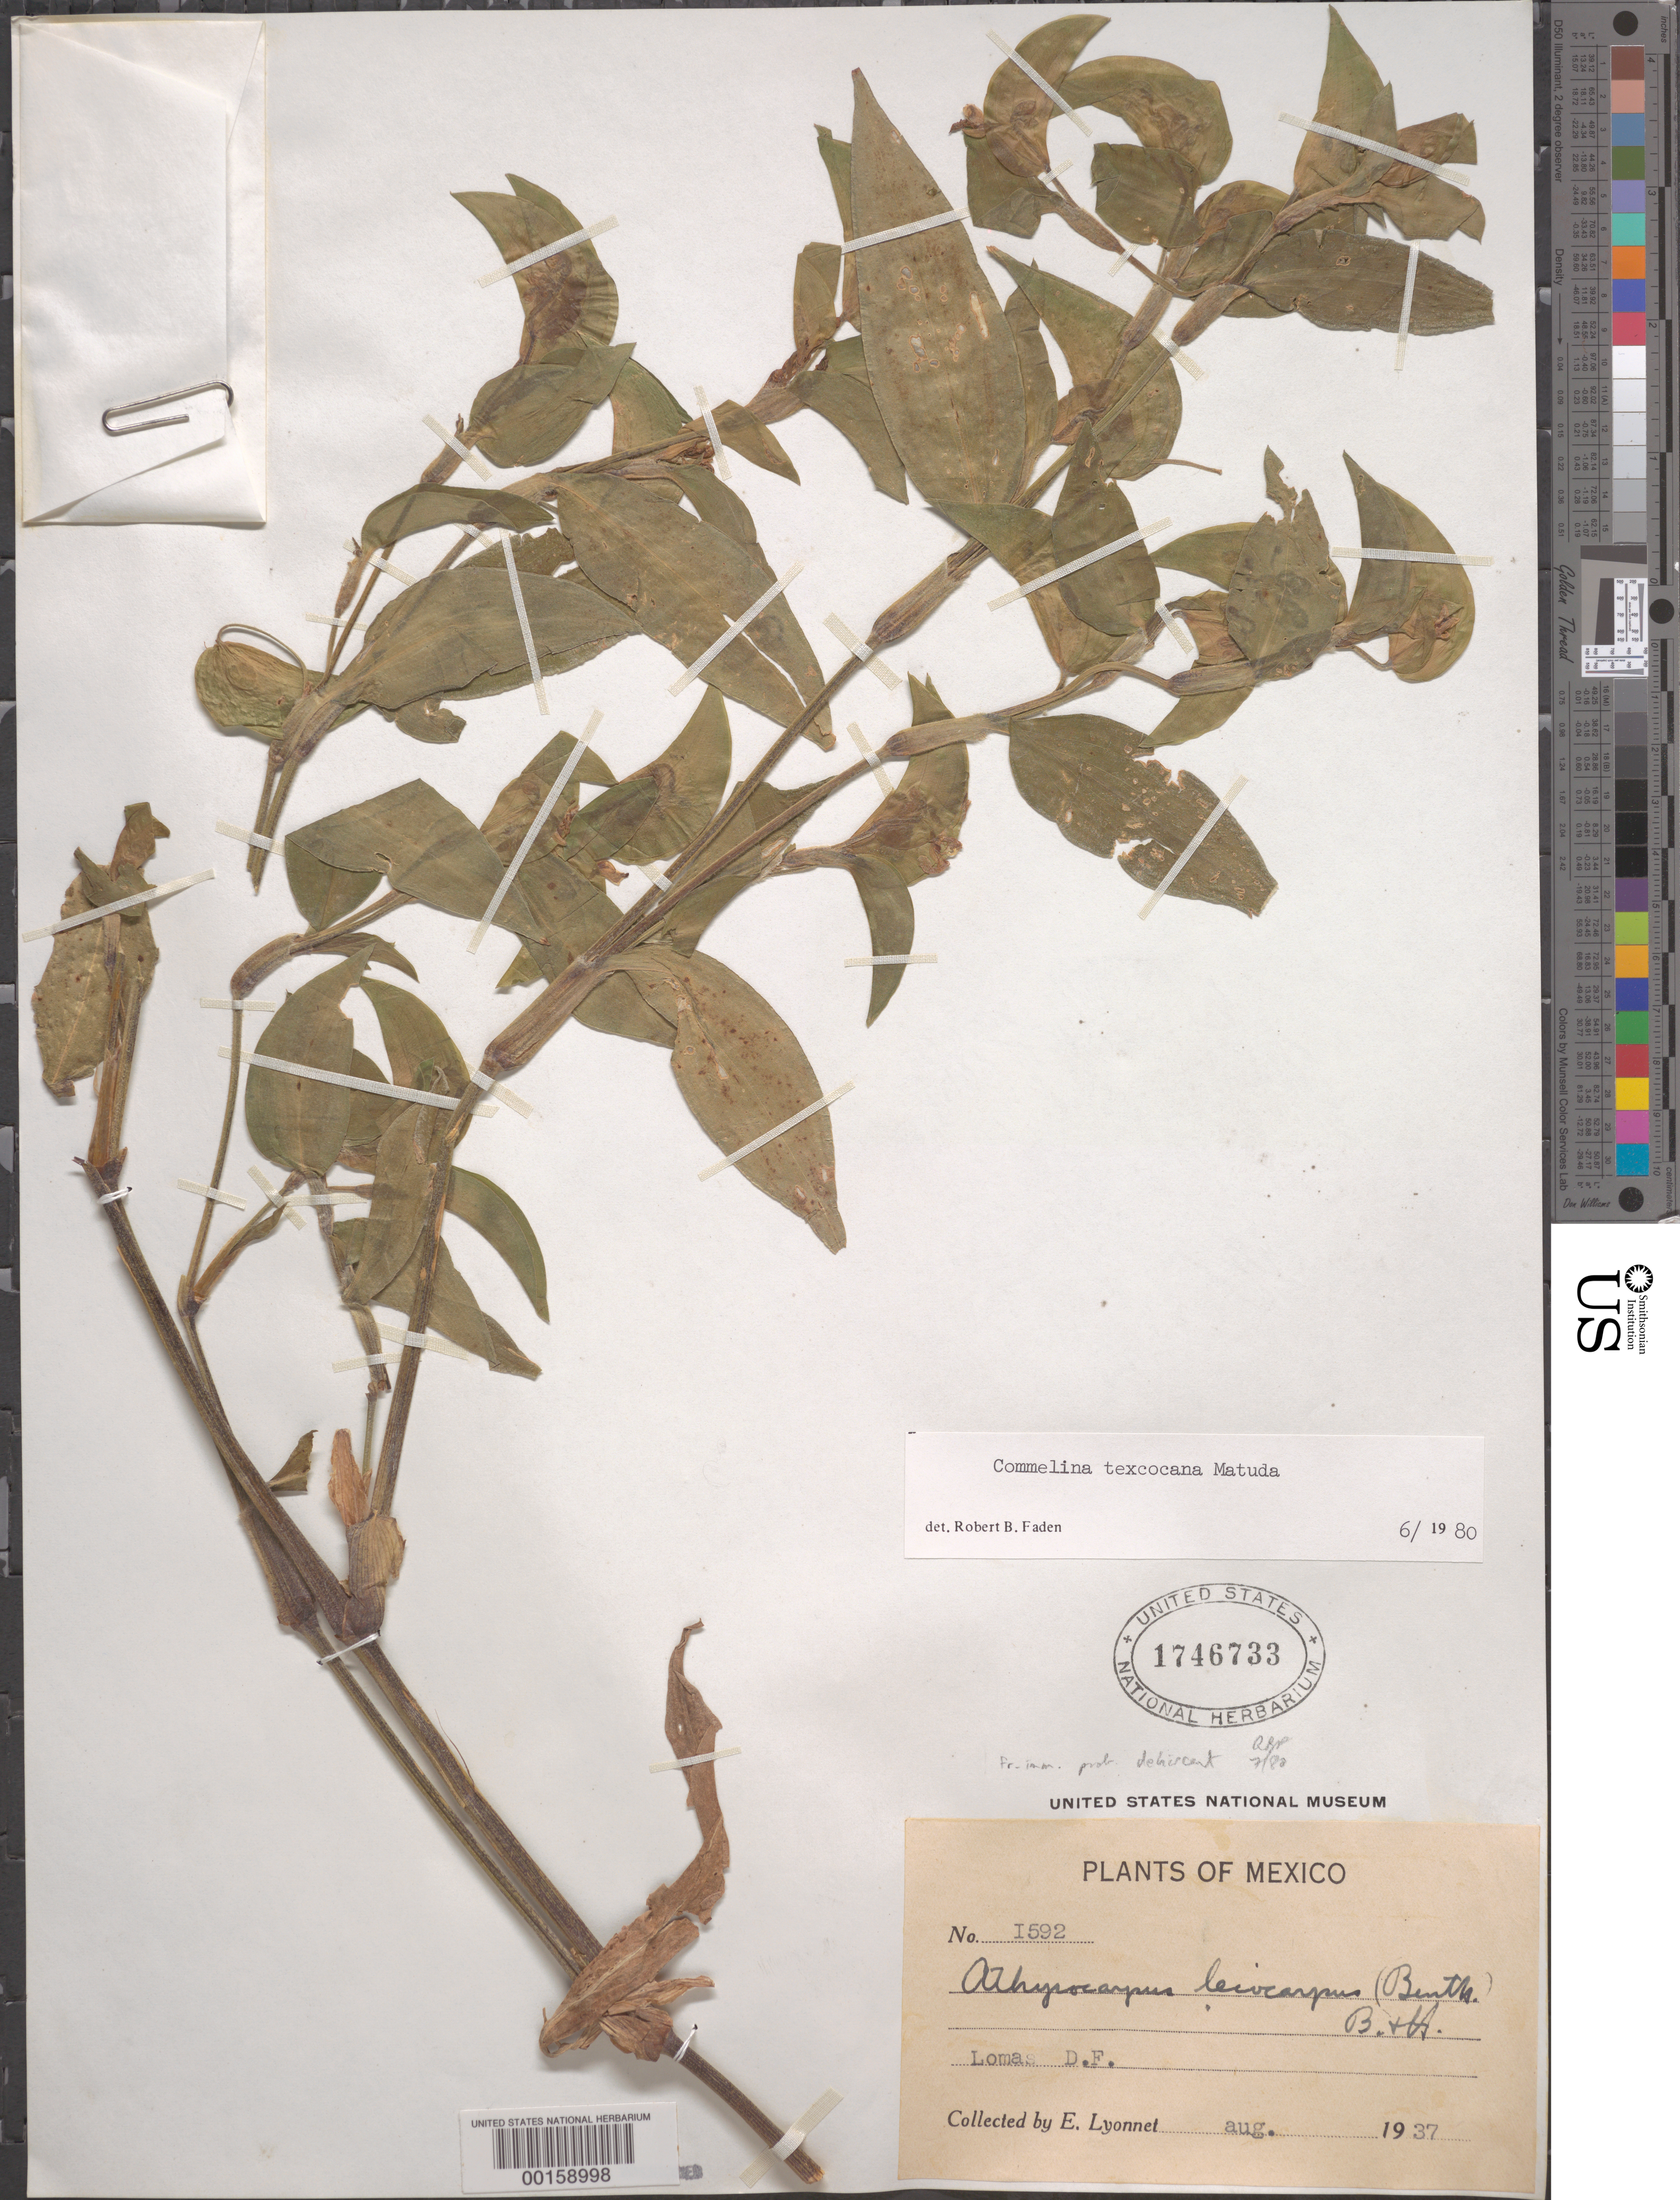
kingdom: Plantae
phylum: Tracheophyta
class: Liliopsida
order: Commelinales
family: Commelinaceae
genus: Commelina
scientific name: Commelina texcocana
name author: Matuda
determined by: Faden, Robert B., (US), Smithsonian Institution - National Museum of Natural History (UNITED STATES)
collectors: Bro. E. Lyonnet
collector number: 1592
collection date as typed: Aug 1937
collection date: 1937-08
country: Mexico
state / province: Distrito Federal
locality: Lomas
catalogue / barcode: US 1746733